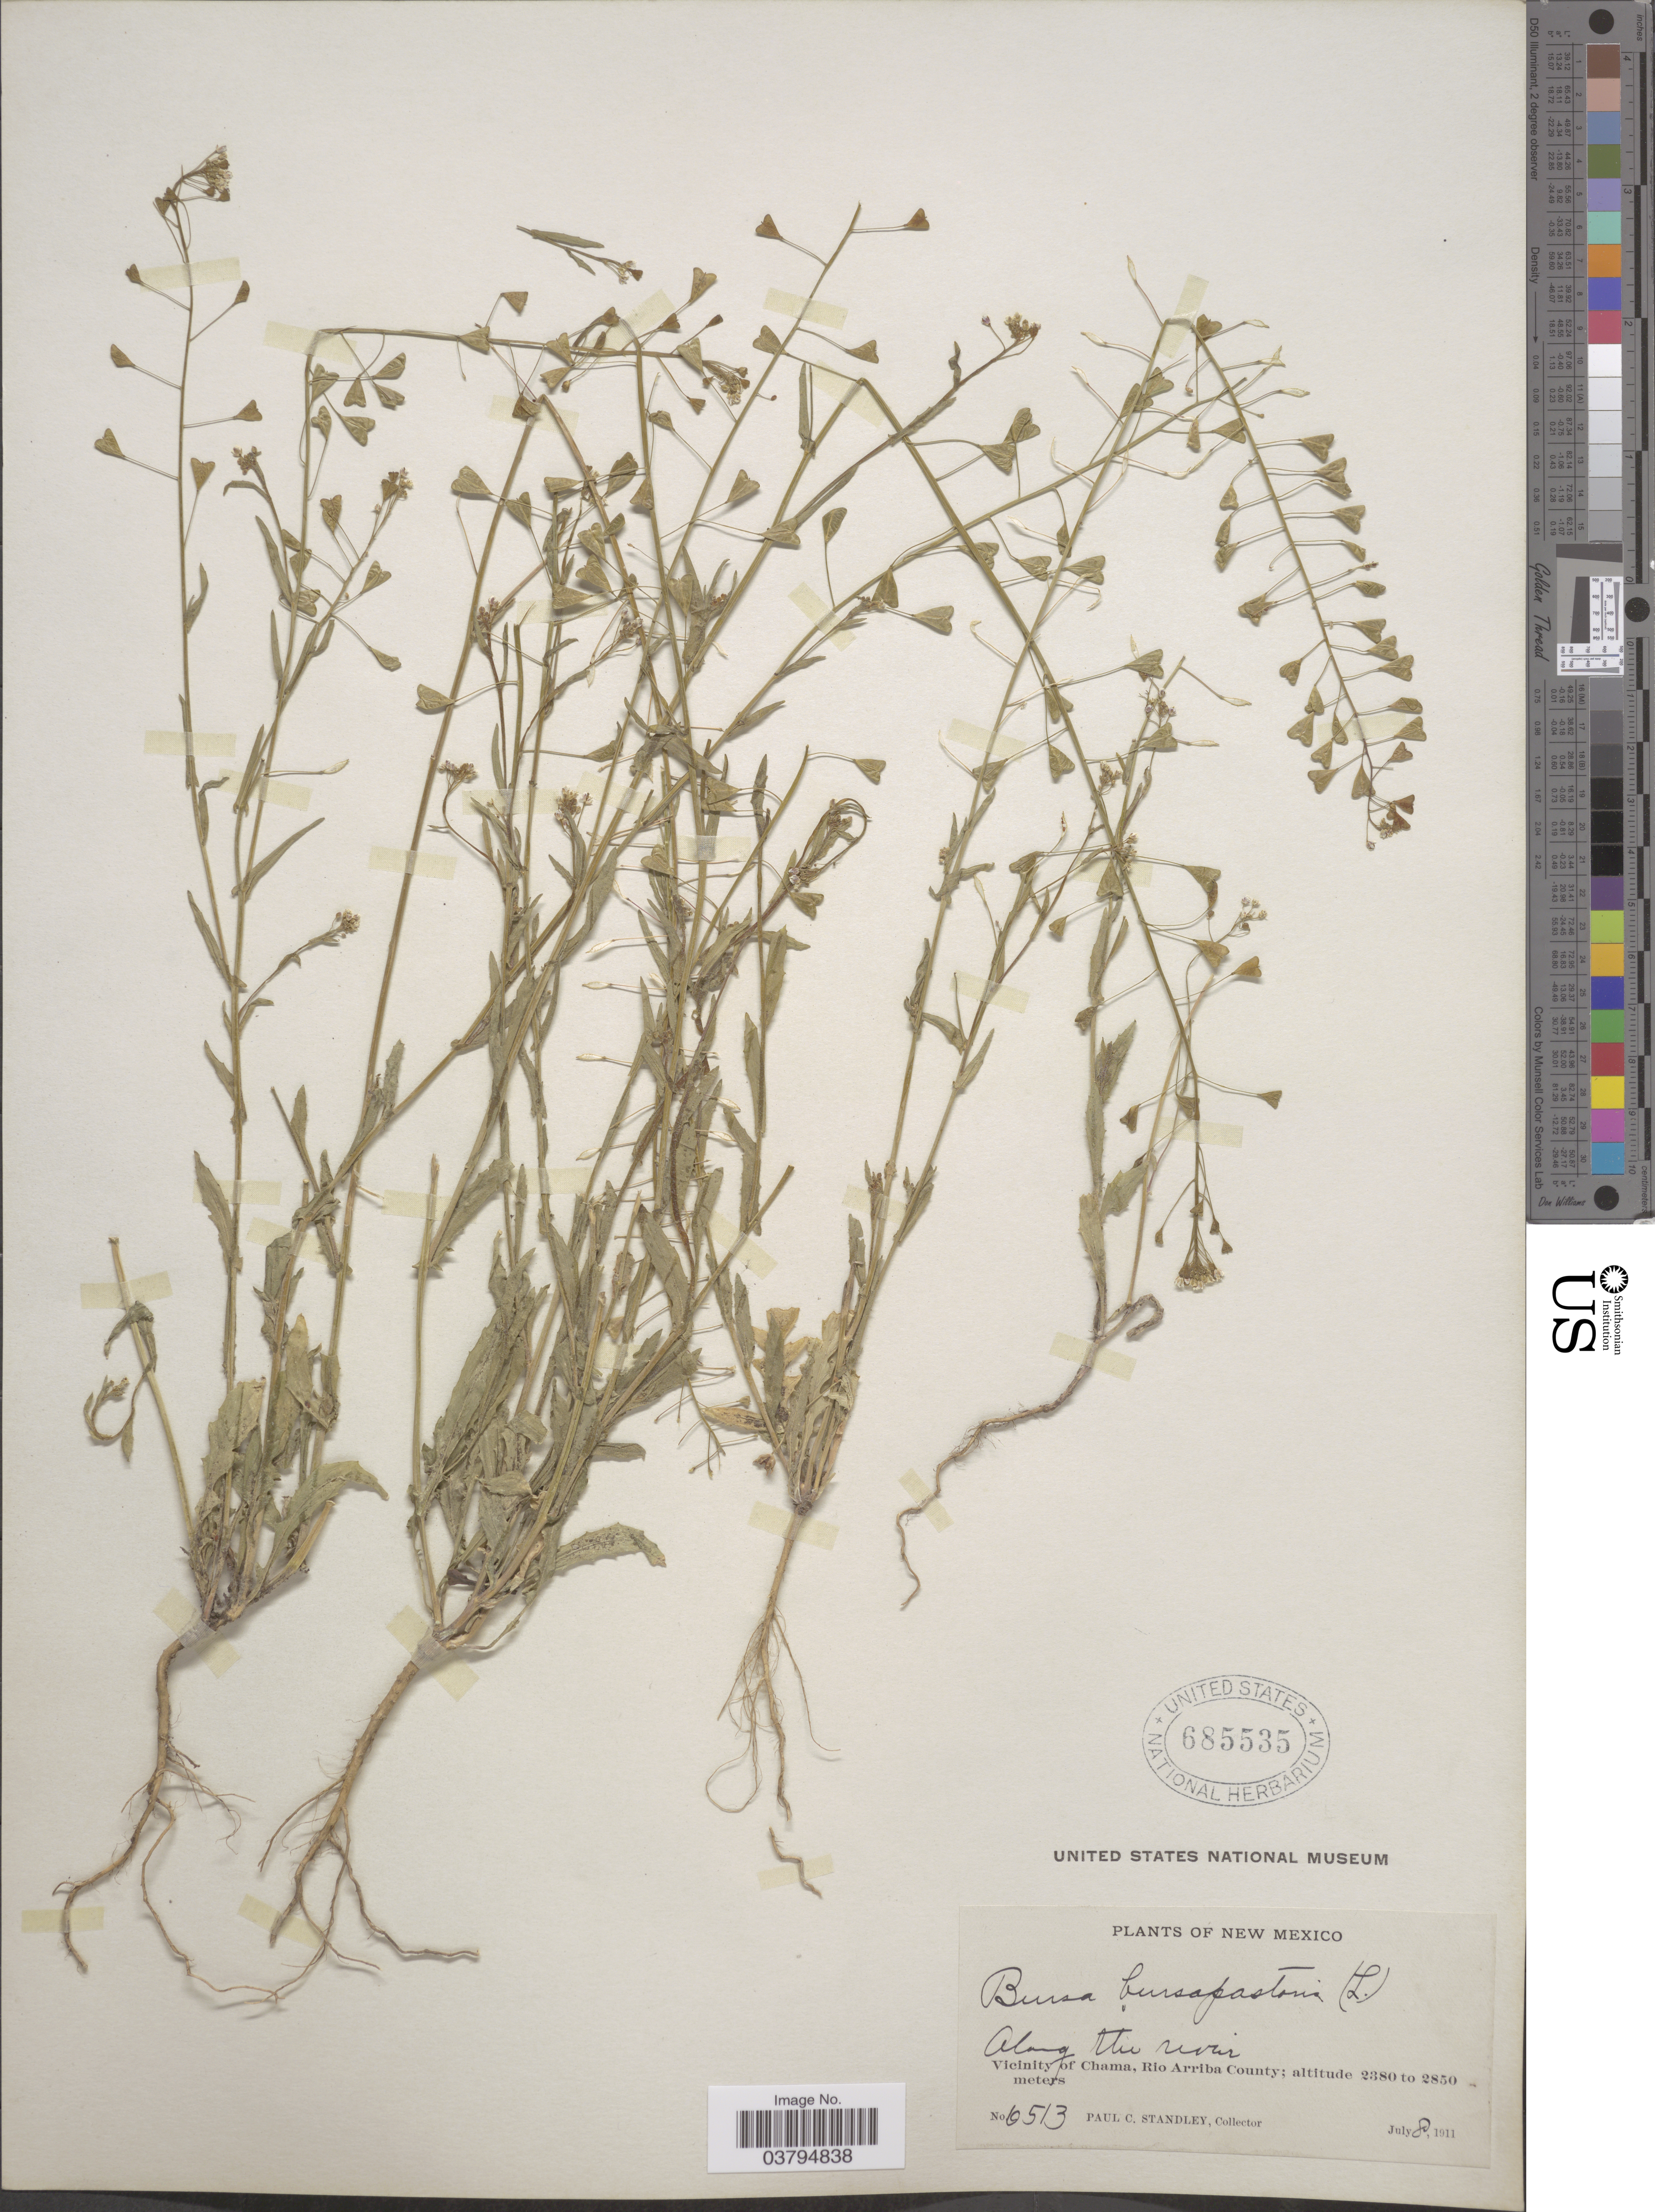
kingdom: Plantae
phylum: Tracheophyta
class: Magnoliopsida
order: Brassicales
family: Brassicaceae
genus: Capsella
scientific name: Capsella bursa-pastoris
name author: (L.) Medik.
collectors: P. C. Standley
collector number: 6513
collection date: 1911-07-08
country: United States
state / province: New Mexico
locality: Along the river. Vicinity of Chama, Rio Arriba County.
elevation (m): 2380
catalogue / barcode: US 685535